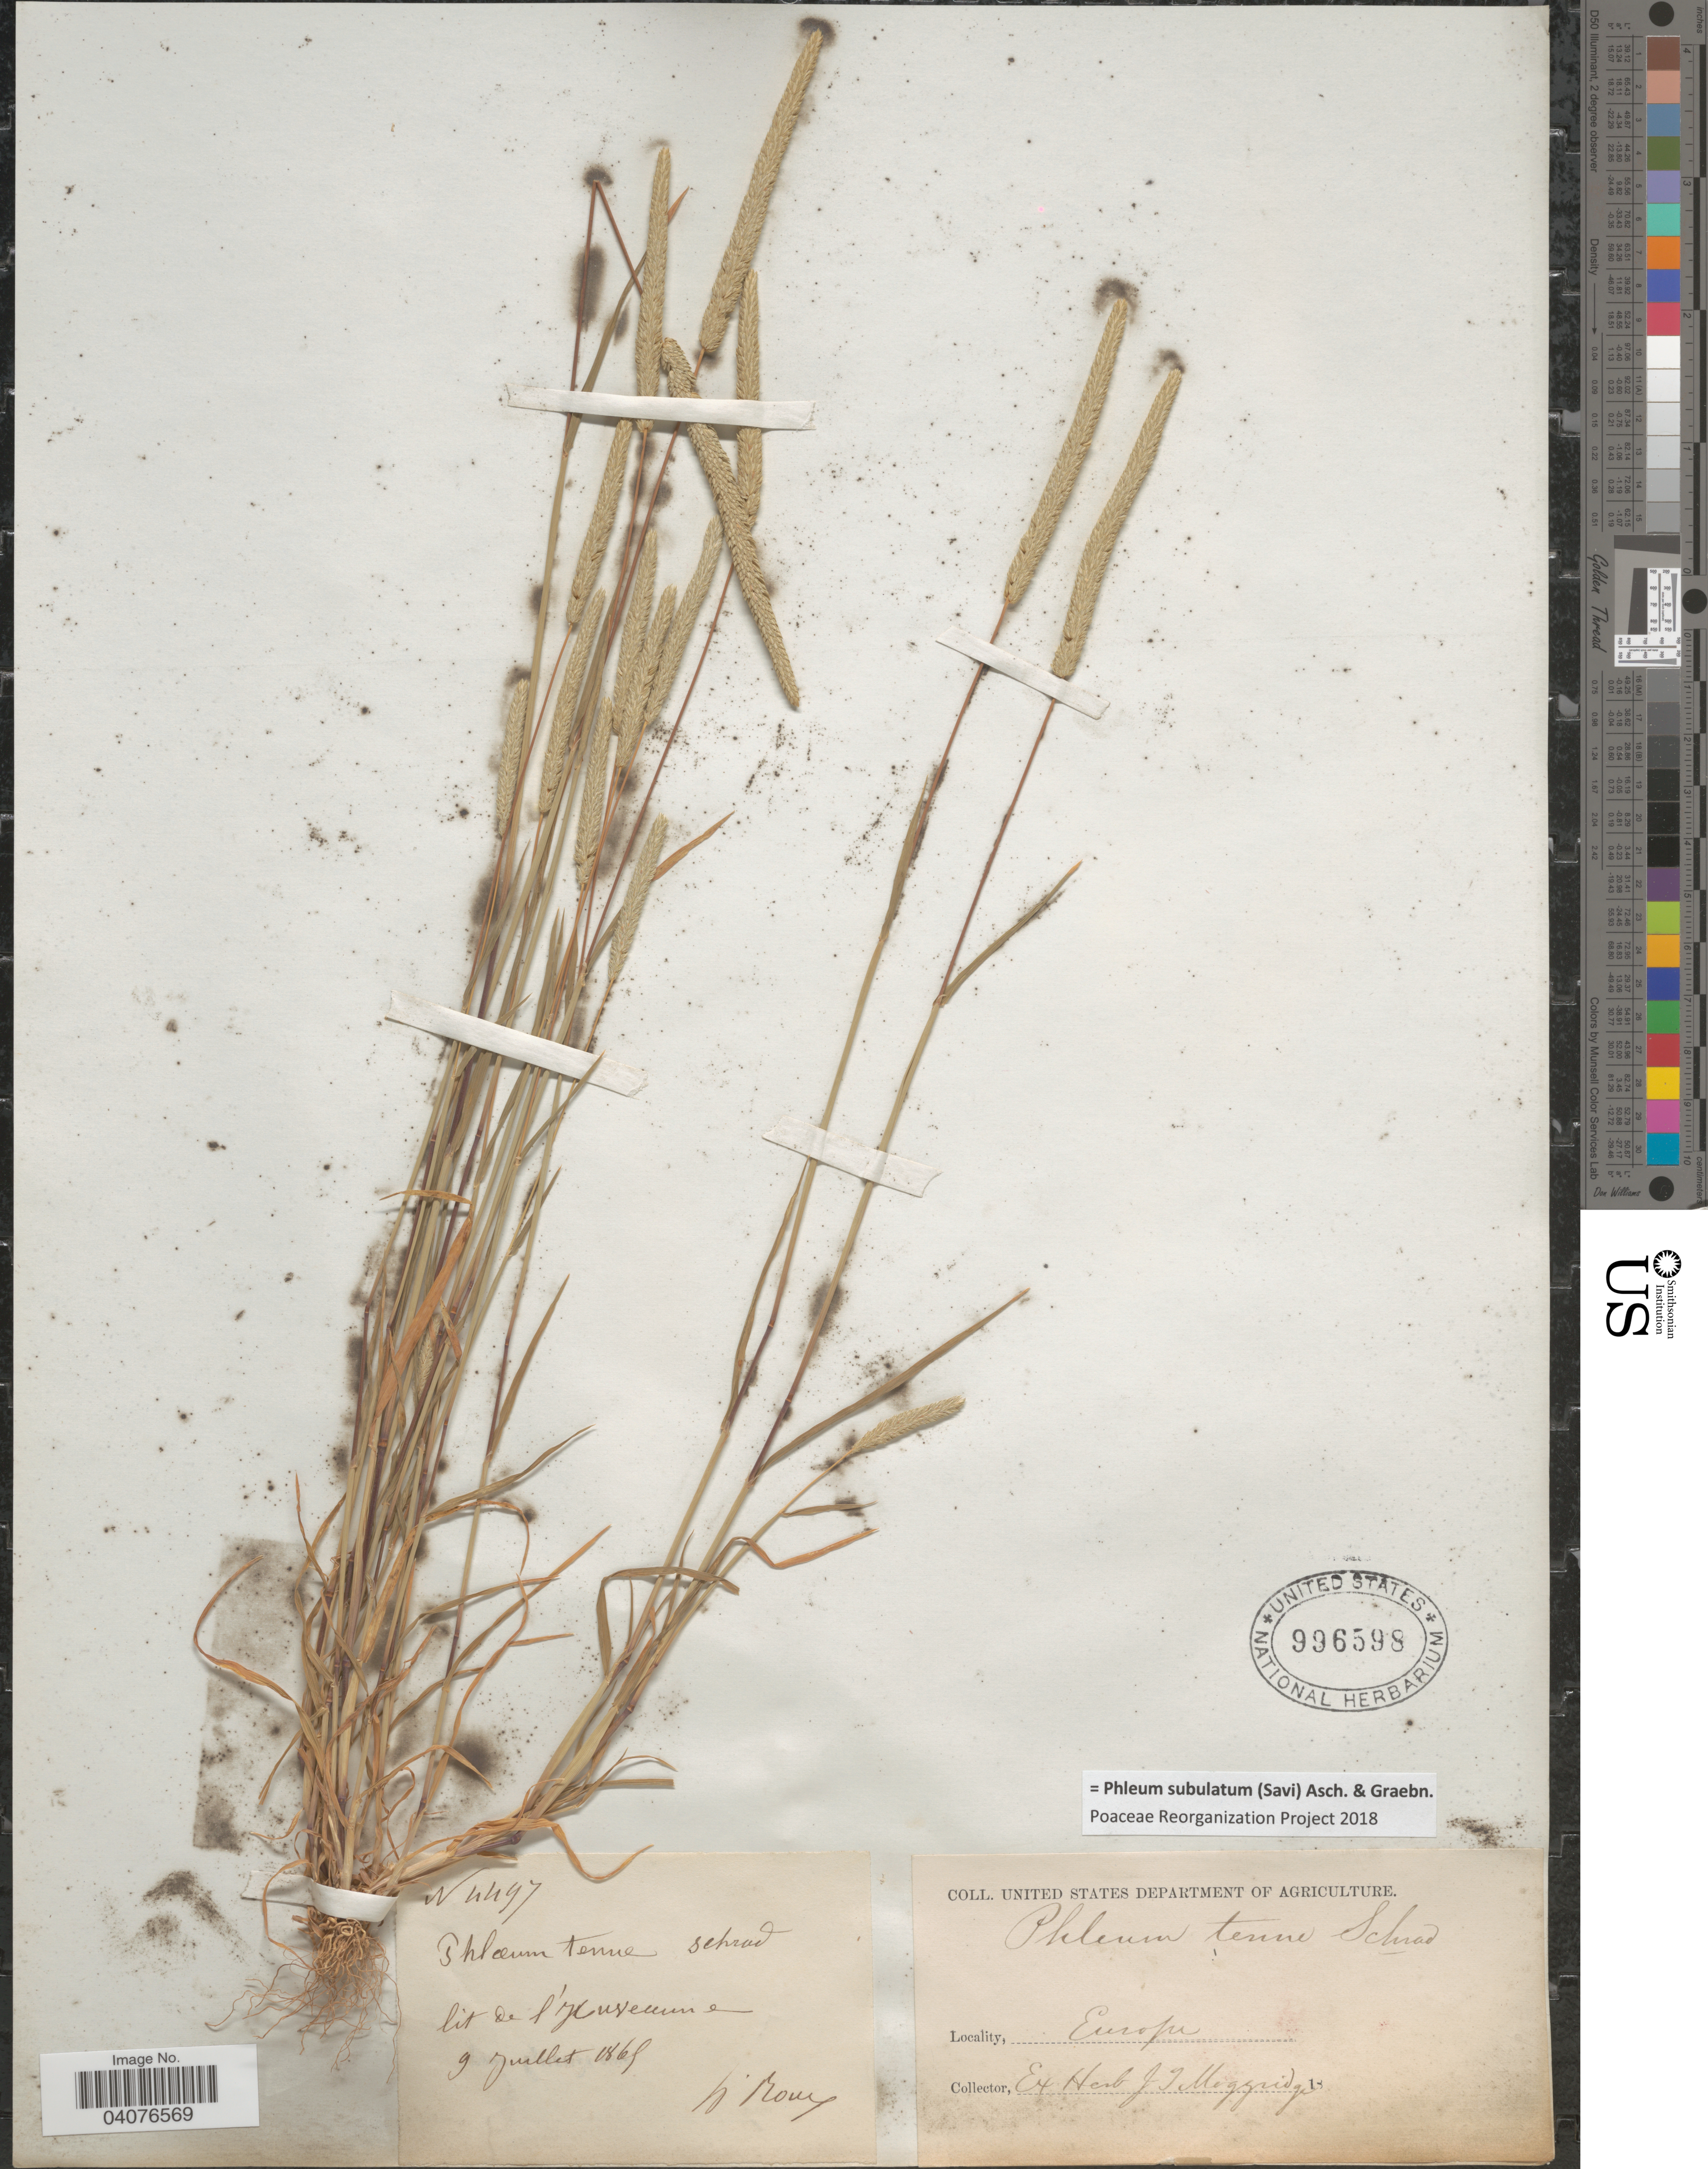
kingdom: Plantae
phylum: Tracheophyta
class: Liliopsida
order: Poales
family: Poaceae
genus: Phleum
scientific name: Phleum subulatum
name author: (Savi) Asch. & Graeb.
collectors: H. Roux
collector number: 4497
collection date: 1865-07-09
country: France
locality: Lit de l'Huveaunne. Europe.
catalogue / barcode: US 996598